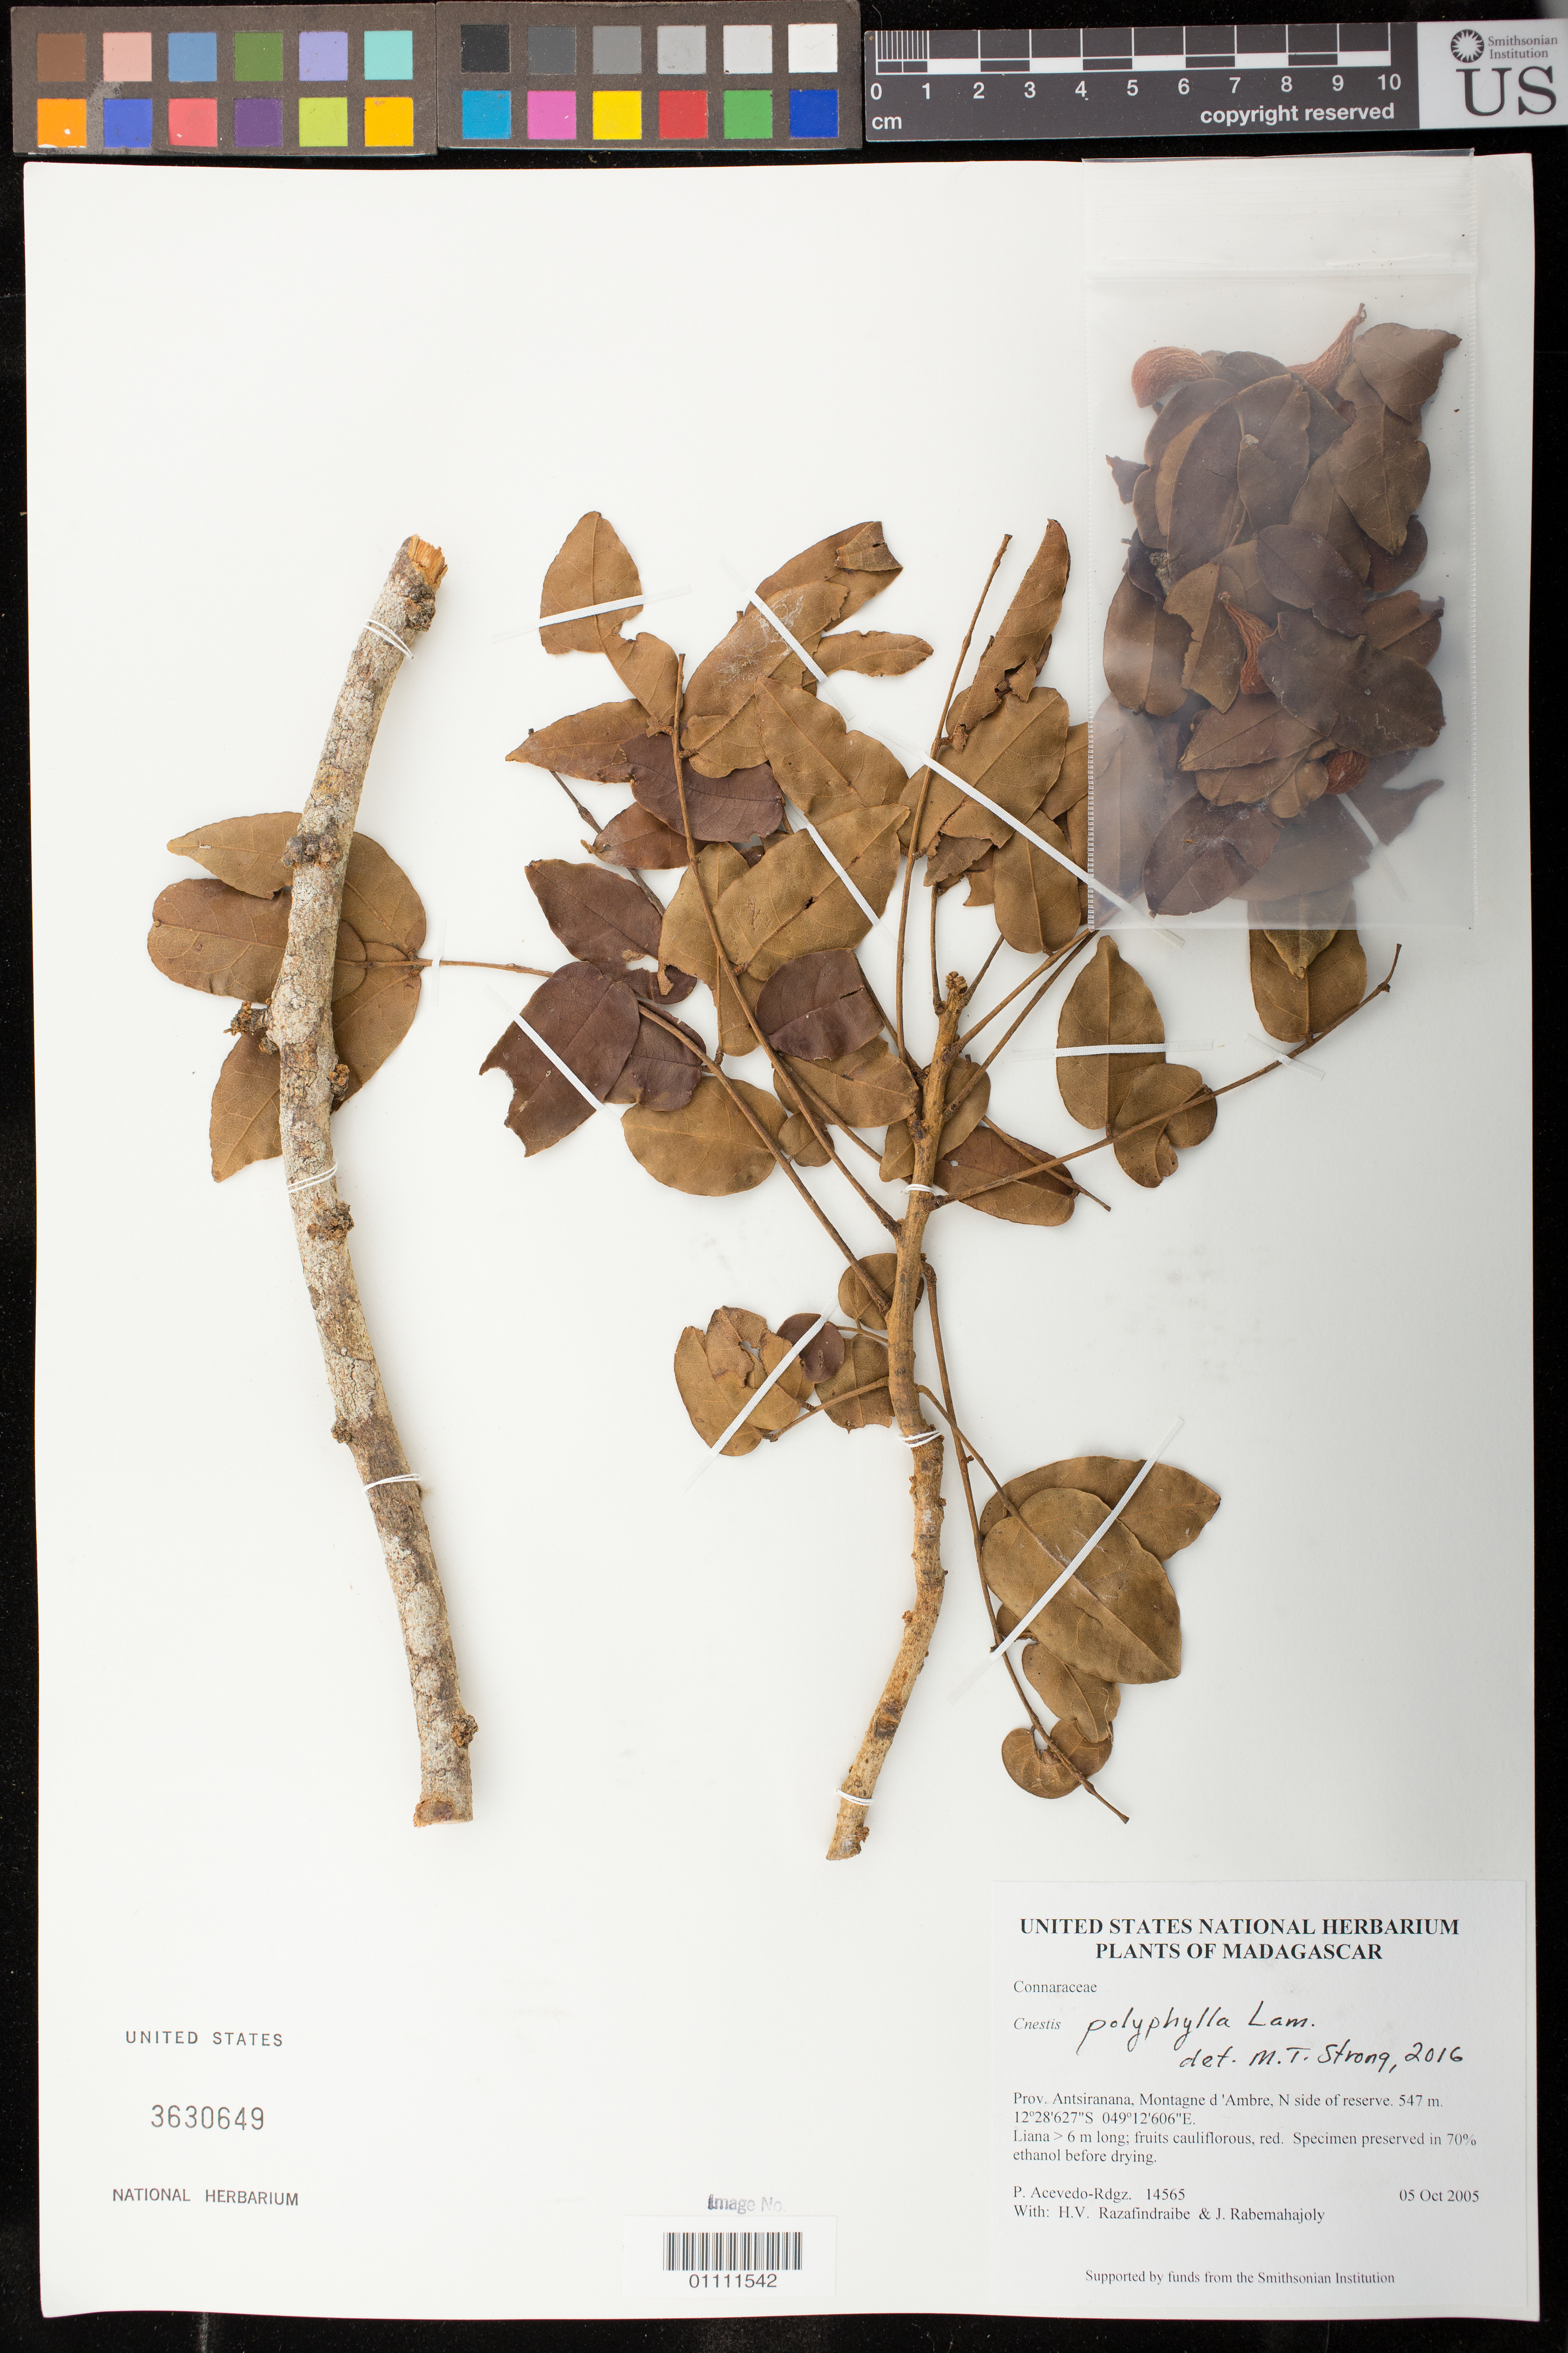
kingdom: Plantae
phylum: Tracheophyta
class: Magnoliopsida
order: Oxalidales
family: Connaraceae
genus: Cnestis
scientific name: Cnestis polyphylla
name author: Lam.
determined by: Strong, M. T., (US), Smithsonian Institution - National Museum of Natural History (UNITED STATES)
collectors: P. Acevedo-Rodr., H. Razafindraibe & J. Rabemahajoly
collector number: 14565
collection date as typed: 05 Oct 2005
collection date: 2005-10-05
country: Madagascar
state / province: Diana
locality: Prov. Antsiranana, Montagne d 'Ambre, N side of reserve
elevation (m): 547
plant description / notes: US, K, MO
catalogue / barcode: US 3630649